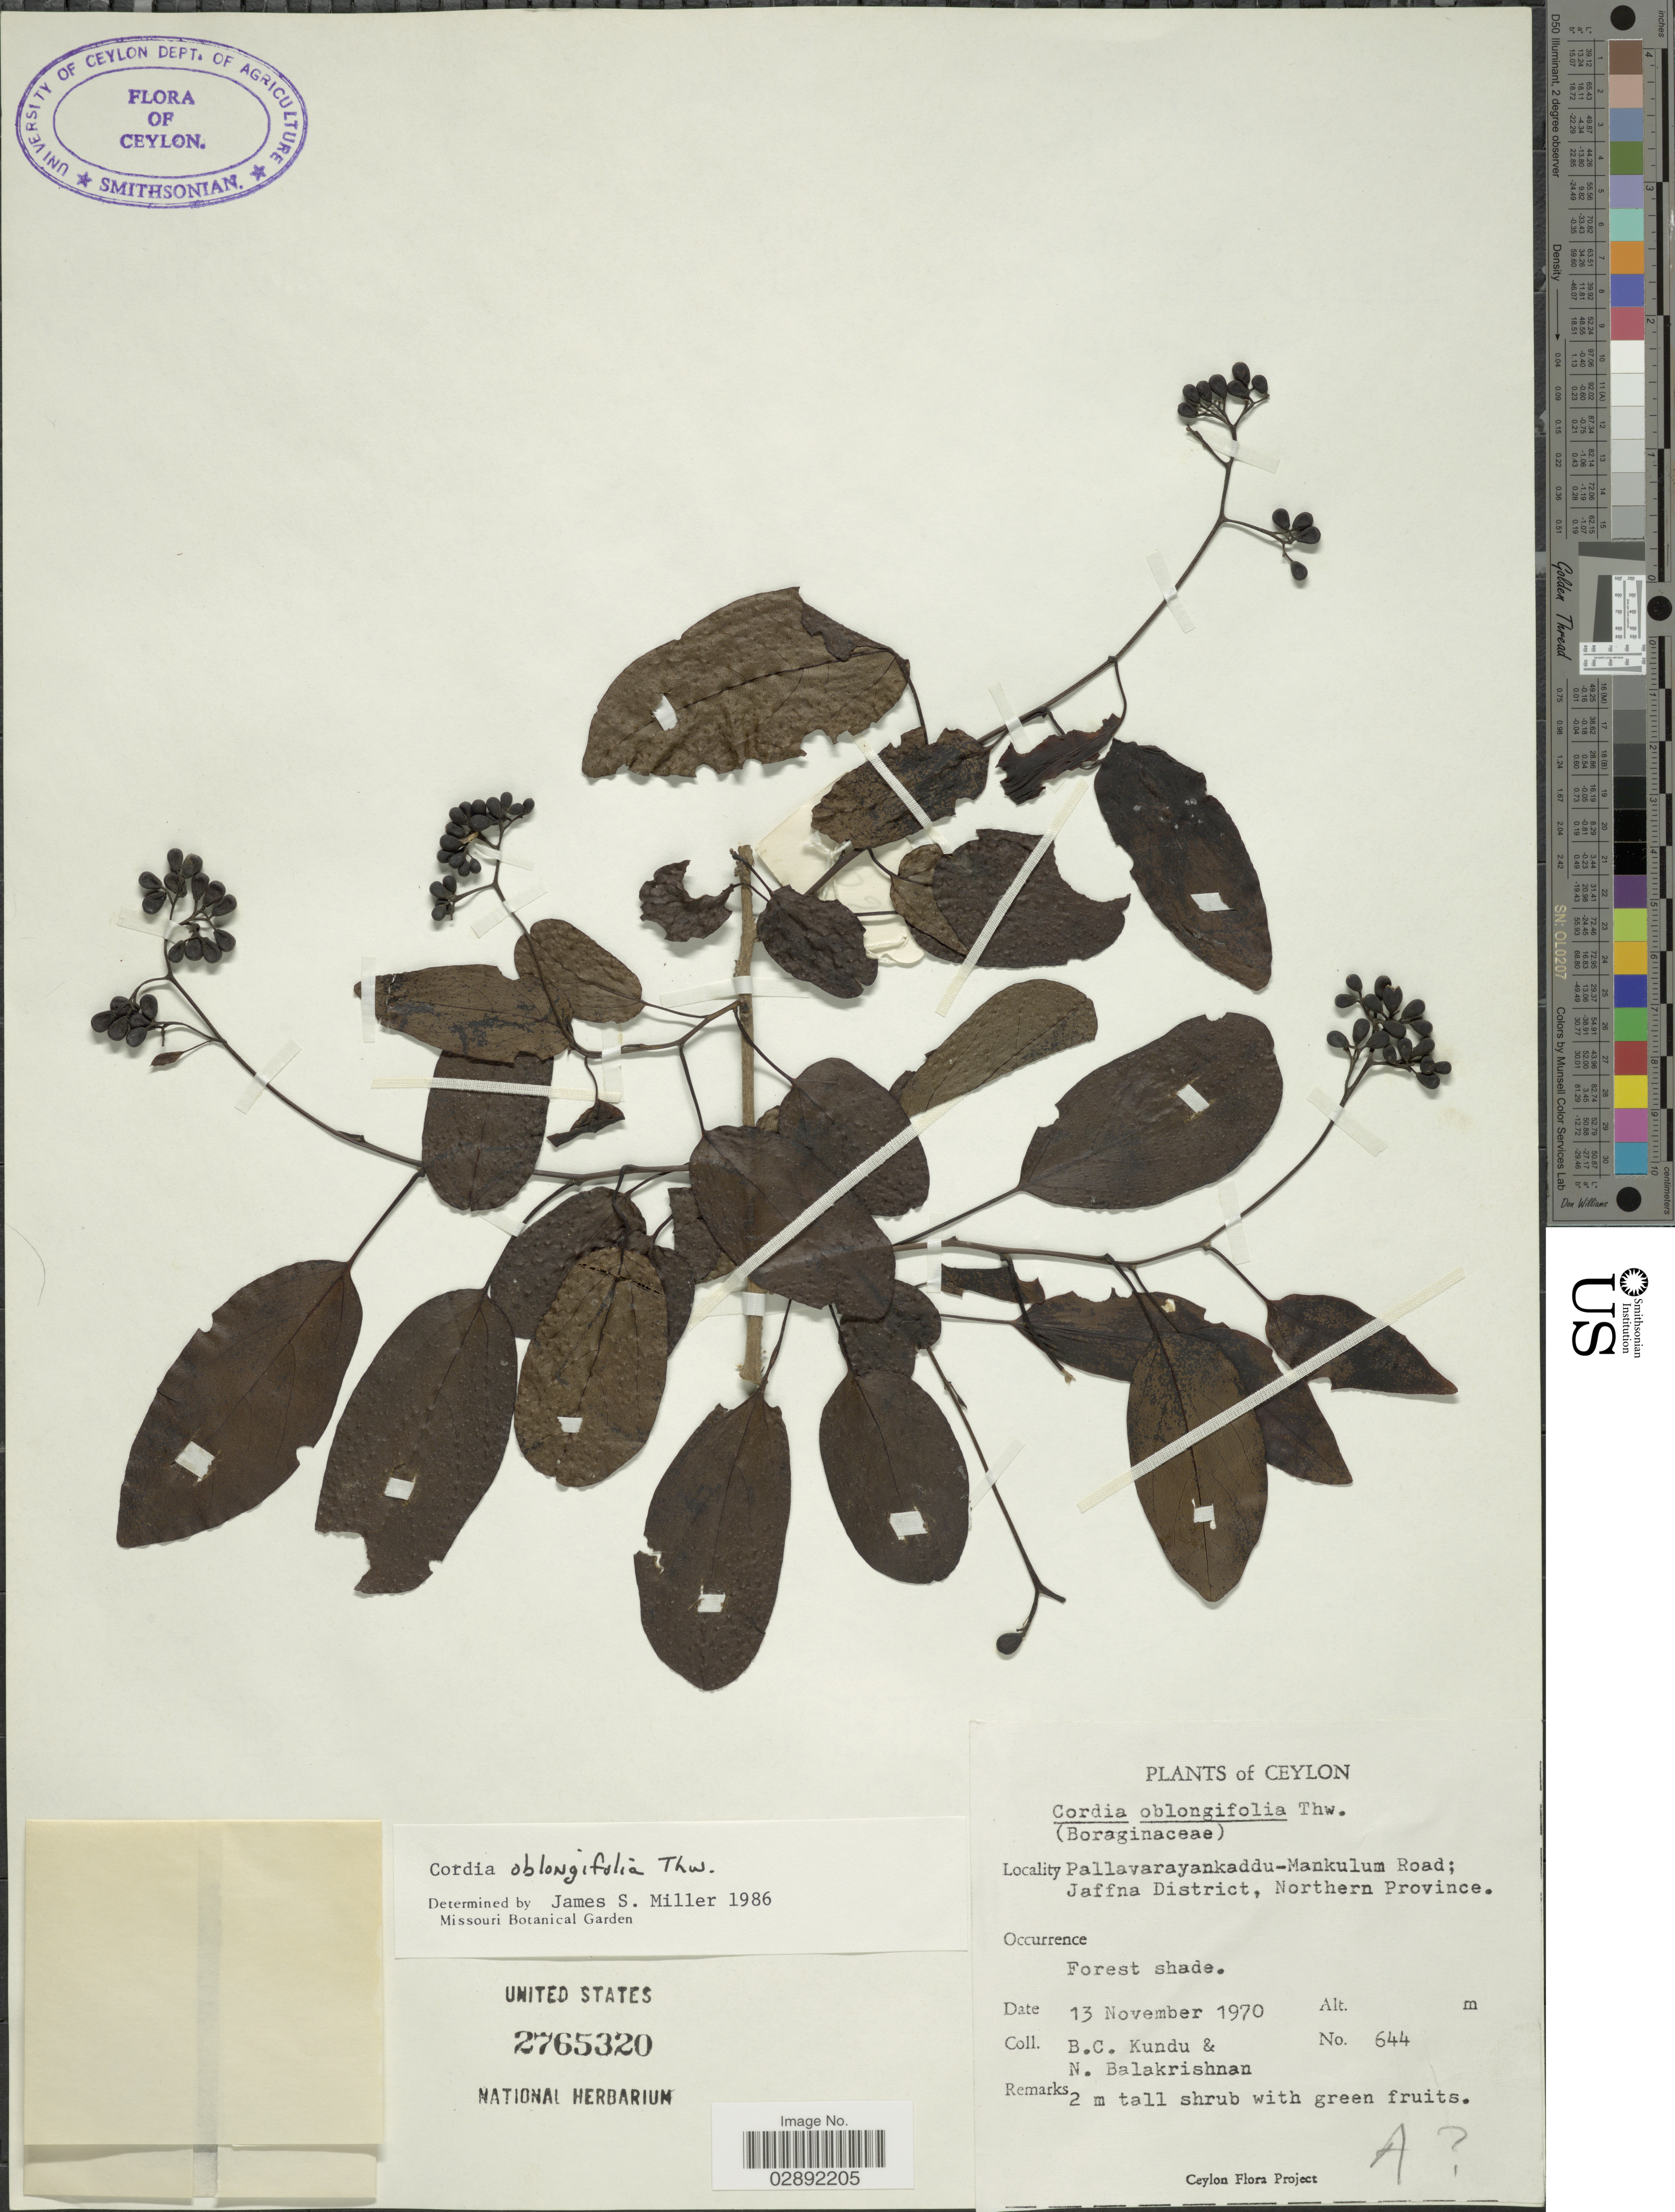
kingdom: Plantae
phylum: Tracheophyta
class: Magnoliopsida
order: Boraginales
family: Cordiaceae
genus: Cordia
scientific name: Cordia oblongifolia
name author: Thwaites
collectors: B. C. Kundu & N. Balakrishnan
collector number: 644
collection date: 1970-11-13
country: Sri Lanka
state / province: Northern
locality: Ceylon. Pallavarayankaddu-Mankulum Road; Jaffna District.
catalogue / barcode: US 2765320